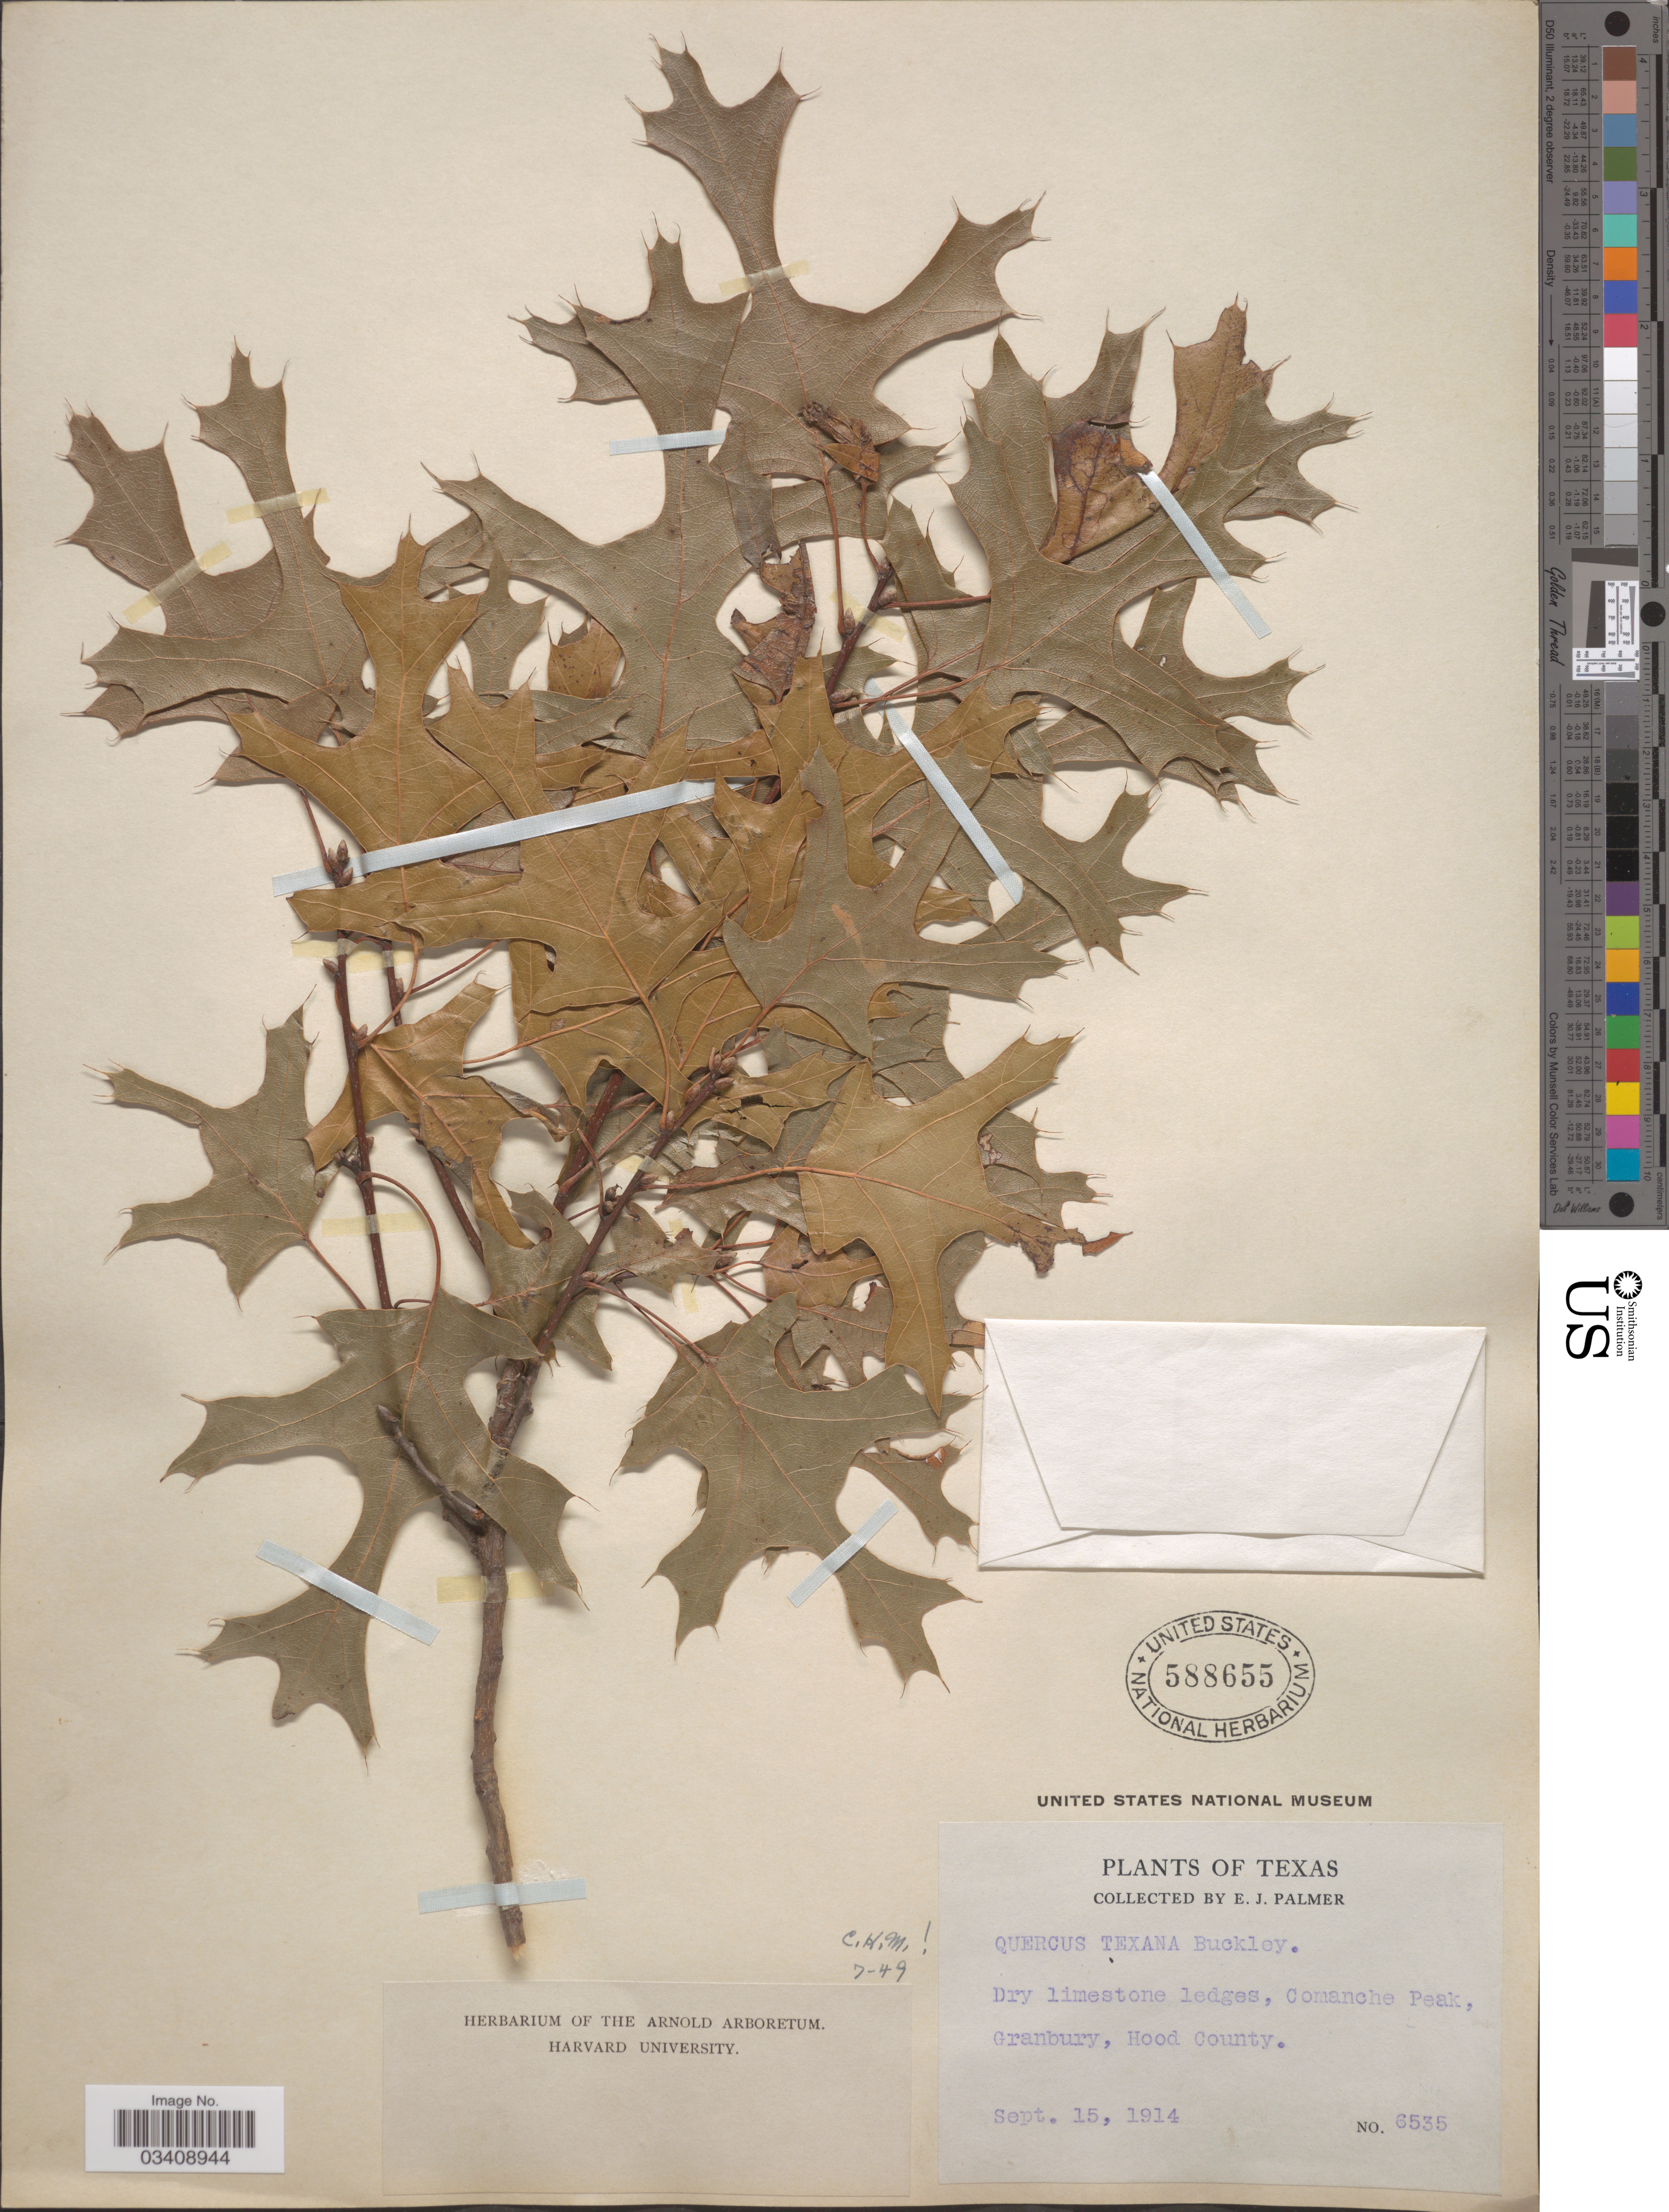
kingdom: Plantae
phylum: Tracheophyta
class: Magnoliopsida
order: Fagales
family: Fagaceae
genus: Quercus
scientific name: Quercus texana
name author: Buckley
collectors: E. J. Palmer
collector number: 6535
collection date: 1914-09-15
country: United States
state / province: Texas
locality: Comanche Peak, Granbury, Hood County.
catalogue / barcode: US 588655